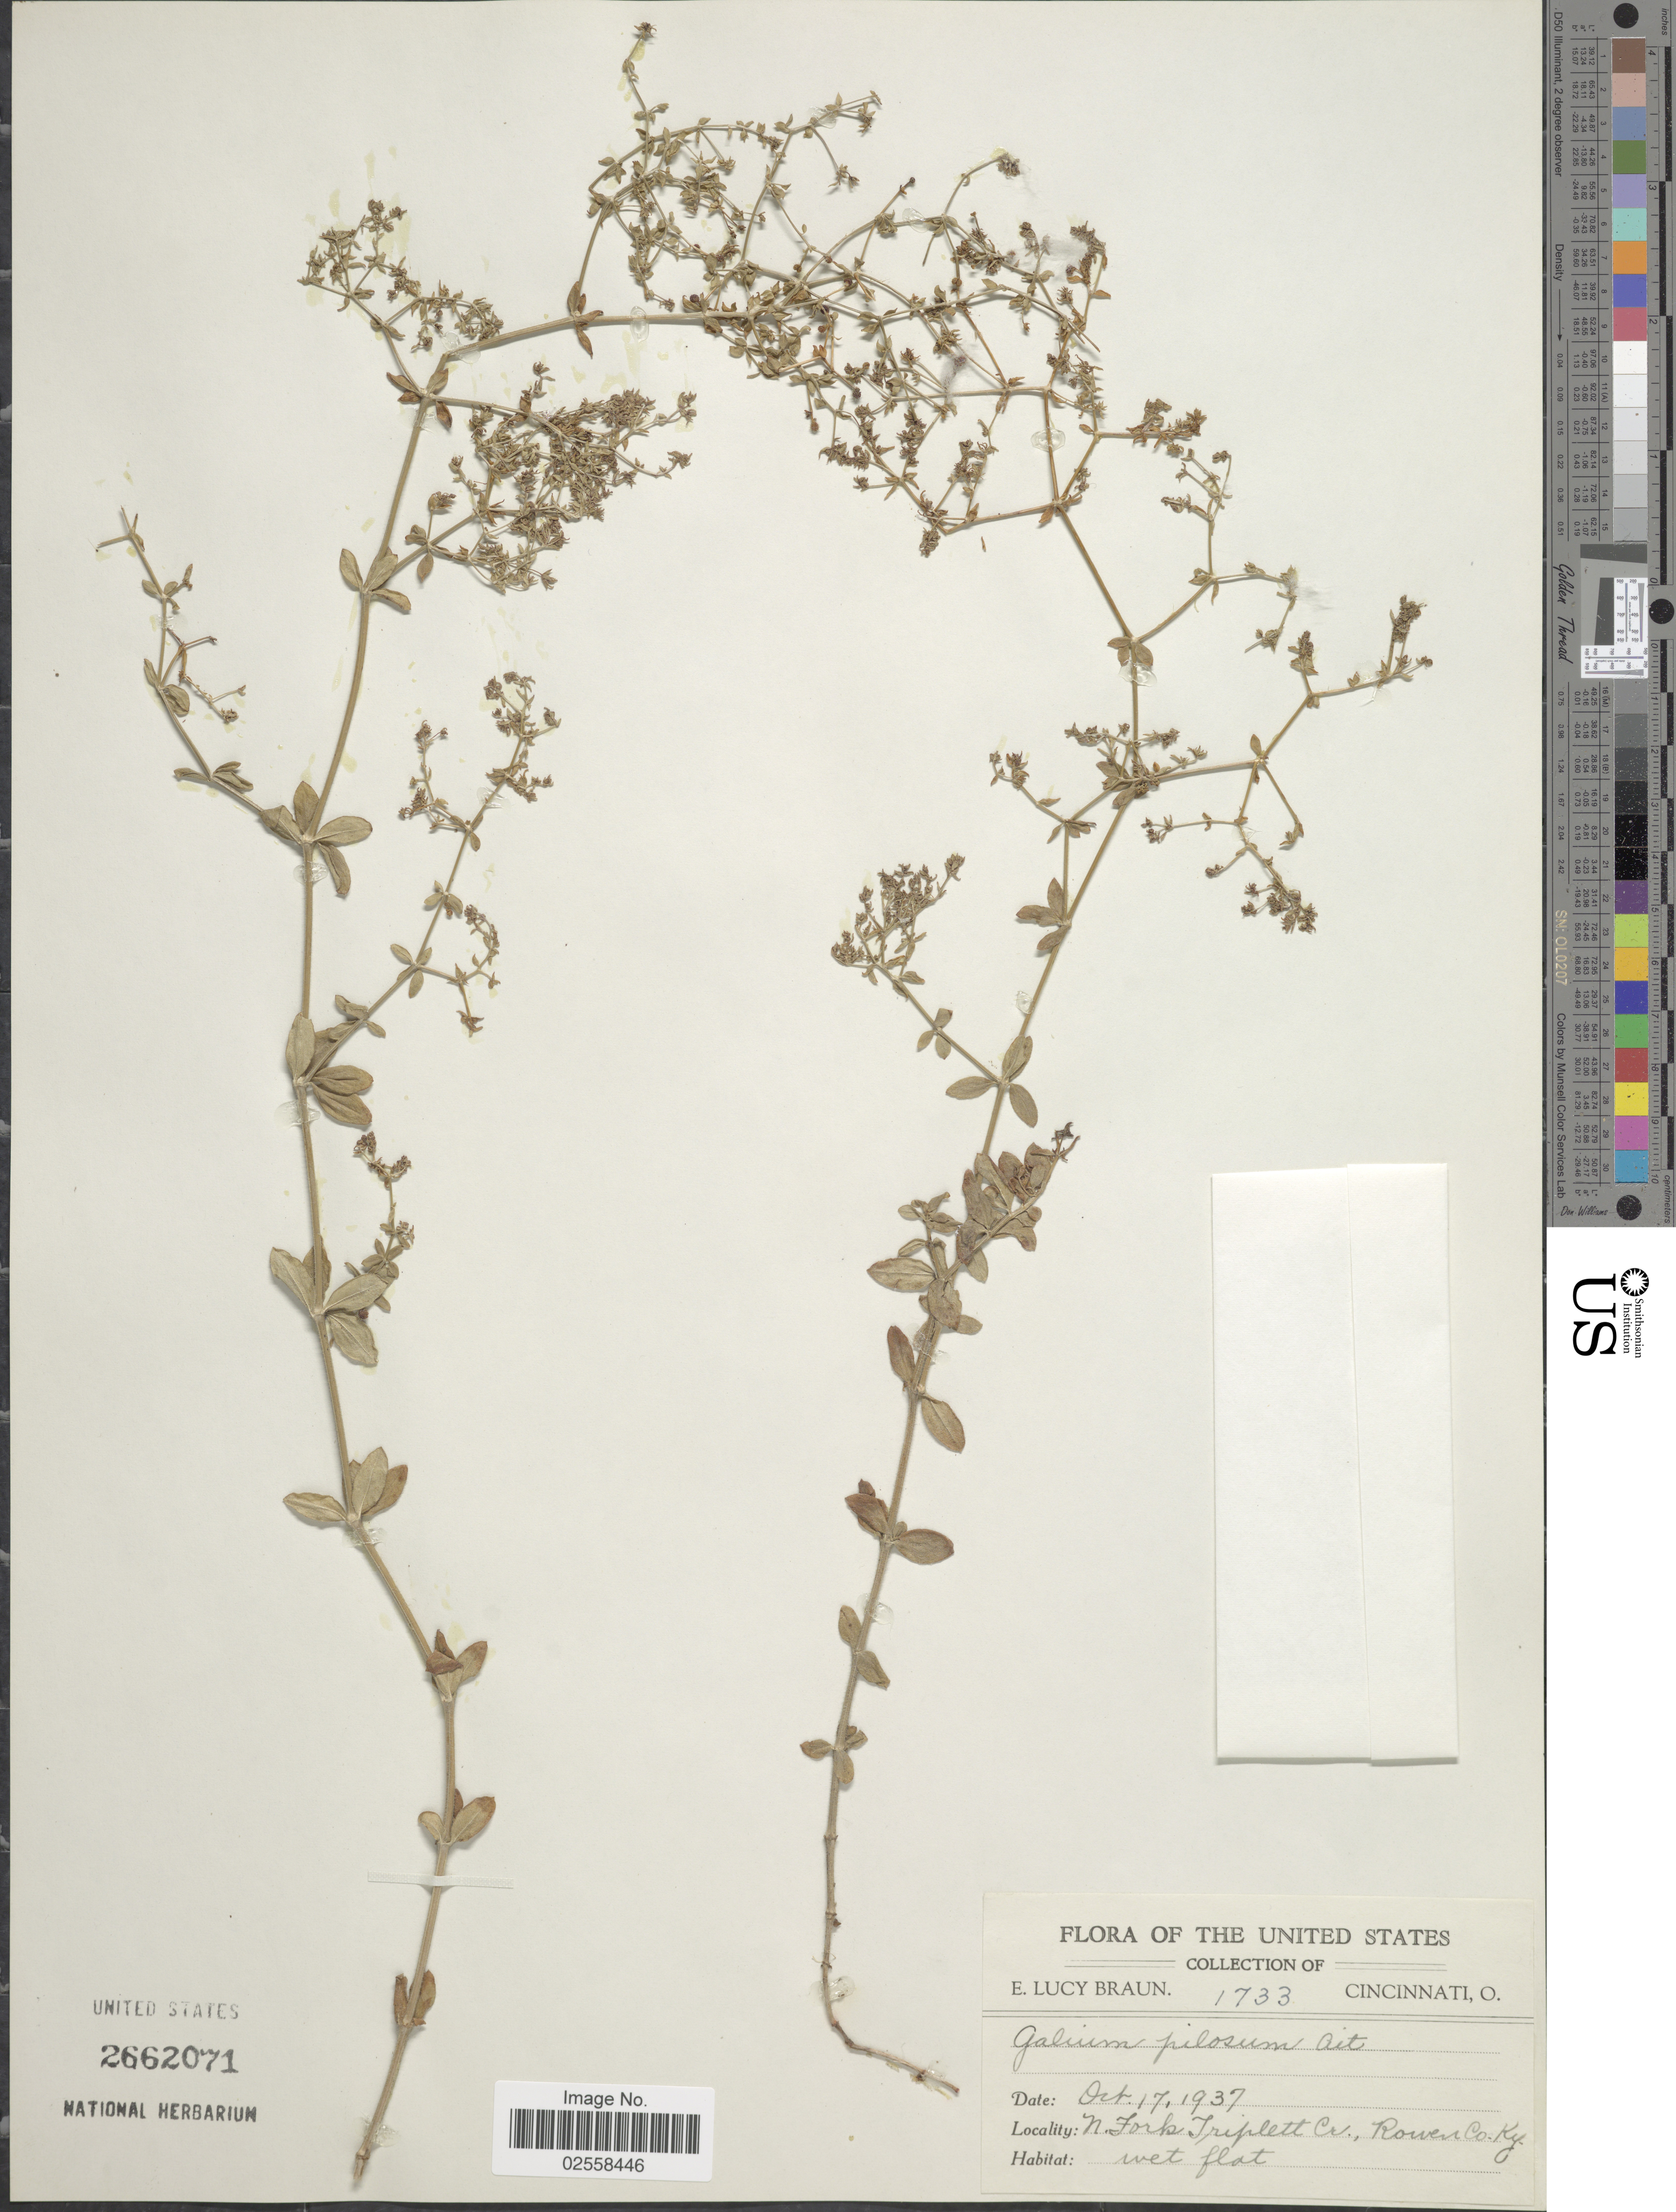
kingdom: Plantae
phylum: Tracheophyta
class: Magnoliopsida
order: Gentianales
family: Rubiaceae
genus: Galium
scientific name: Galium pilosum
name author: Aiton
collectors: E. L. Braun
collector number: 1733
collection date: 1937-10-17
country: United States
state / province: Kentucky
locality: N. Fork Triplett Cr., Rowan Co. Ky.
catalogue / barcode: US 2662071